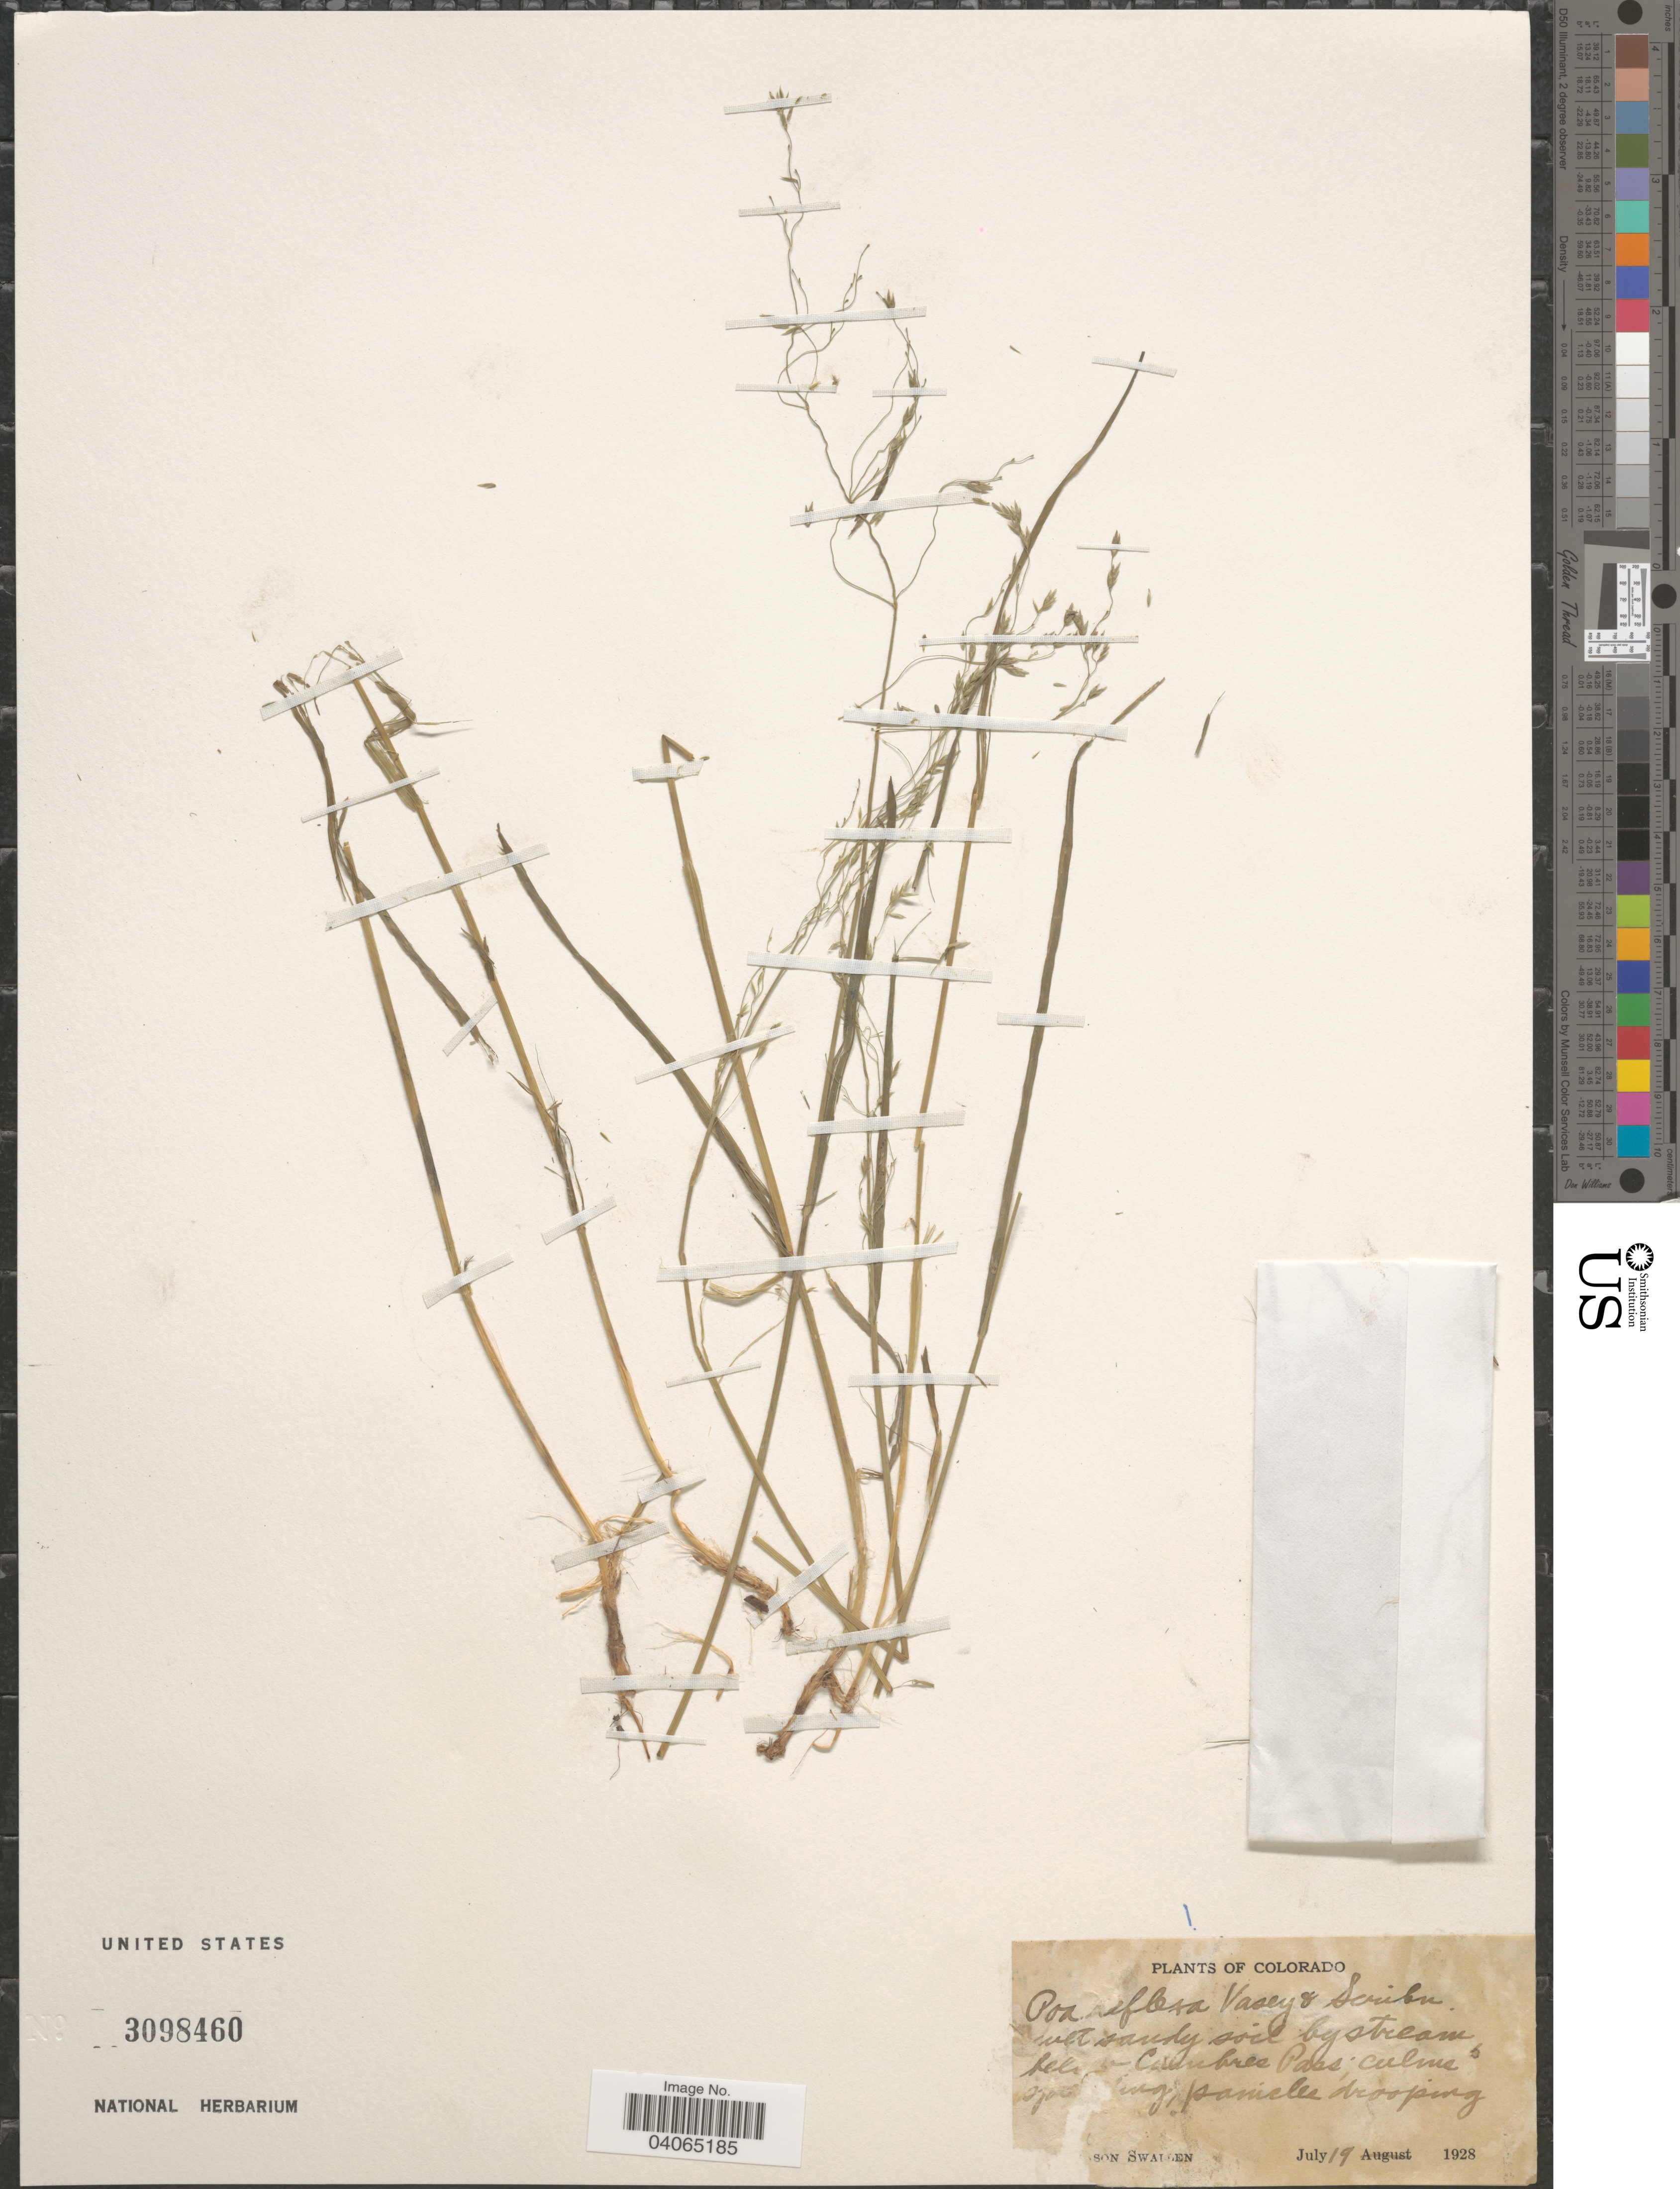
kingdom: Plantae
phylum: Tracheophyta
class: Liliopsida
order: Poales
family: Poaceae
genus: Poa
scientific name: Poa reflexa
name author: Vasey & Scribn.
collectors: J. R. Swallen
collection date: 1928-07-19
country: United States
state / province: Colorado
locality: Below Cumbres Pass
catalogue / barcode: US 3098460